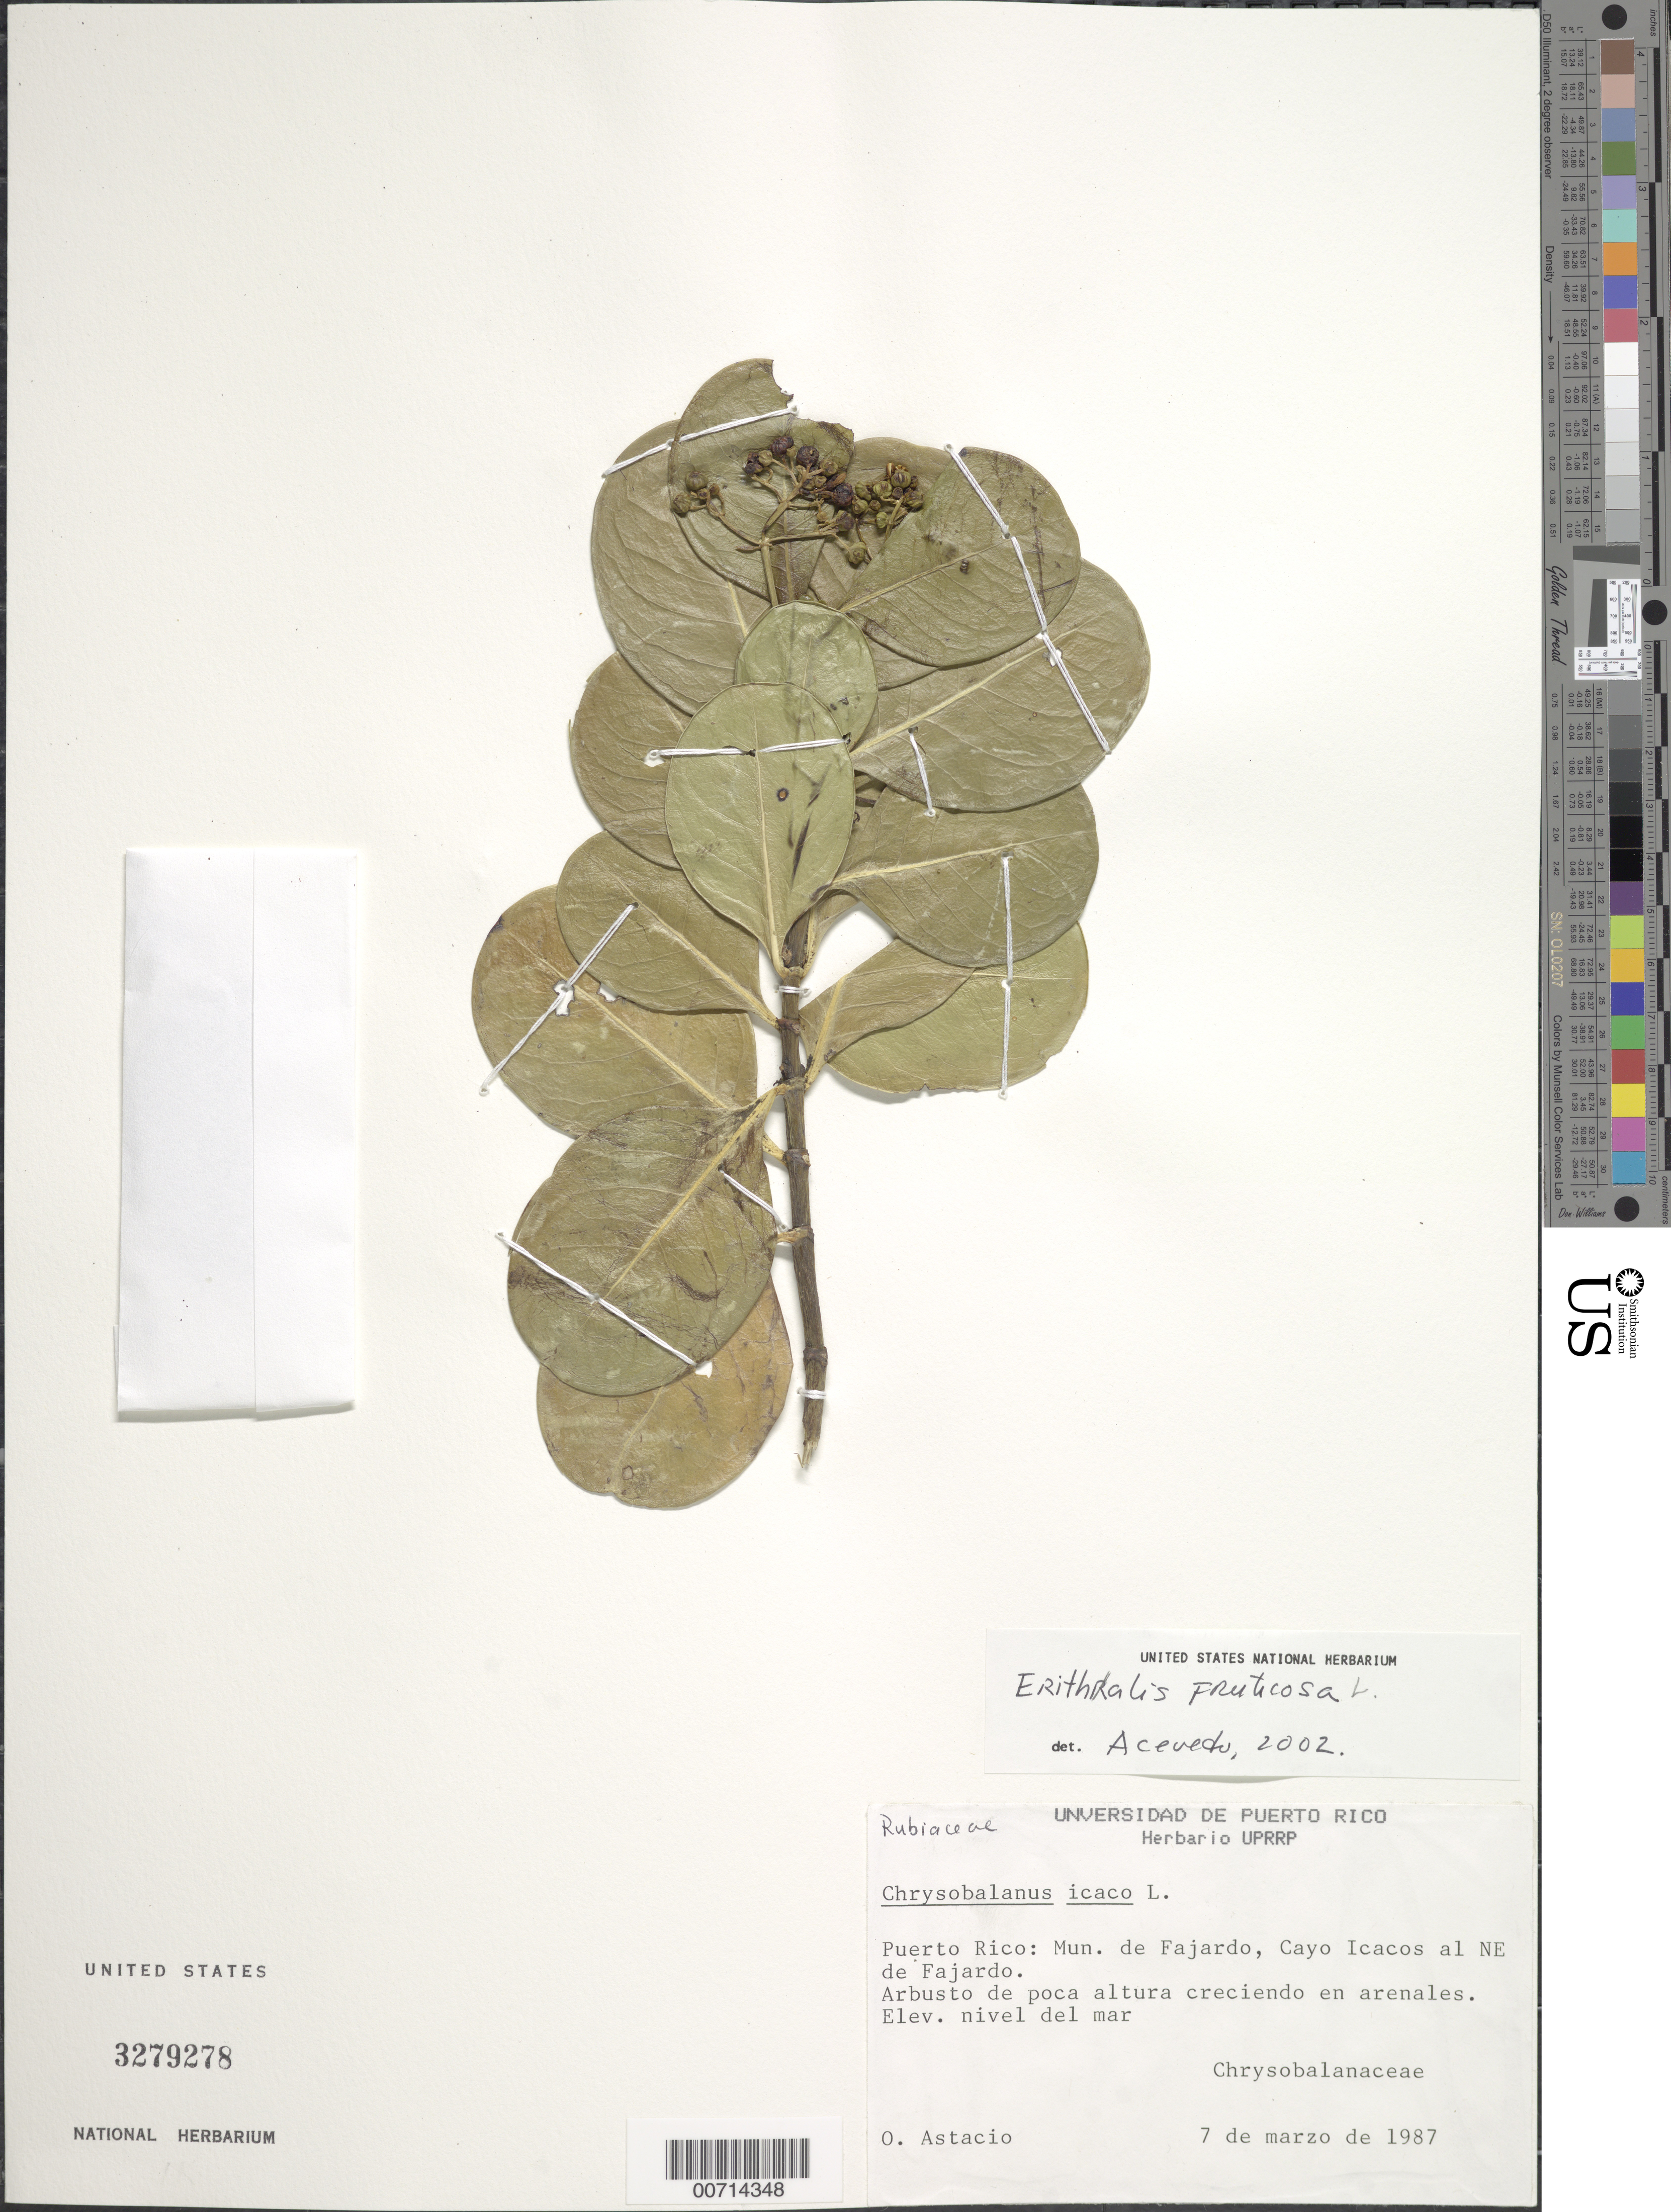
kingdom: Plantae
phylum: Tracheophyta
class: Magnoliopsida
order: Gentianales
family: Rubiaceae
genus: Erithalis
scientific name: Erithalis fruticosa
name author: L.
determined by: Acevedo-Rodríguez, P., (BOT), Smithsonian Institution - National Museum of Natural History (UNITED STATES)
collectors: O. Astacio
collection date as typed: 07 Mar 1987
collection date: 1987-03-07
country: Puerto Rico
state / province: Fajardo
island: Icacos I.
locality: Mun. Fajardo, Cayo Icacos al NE de Fajardo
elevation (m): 0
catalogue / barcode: US 3279278